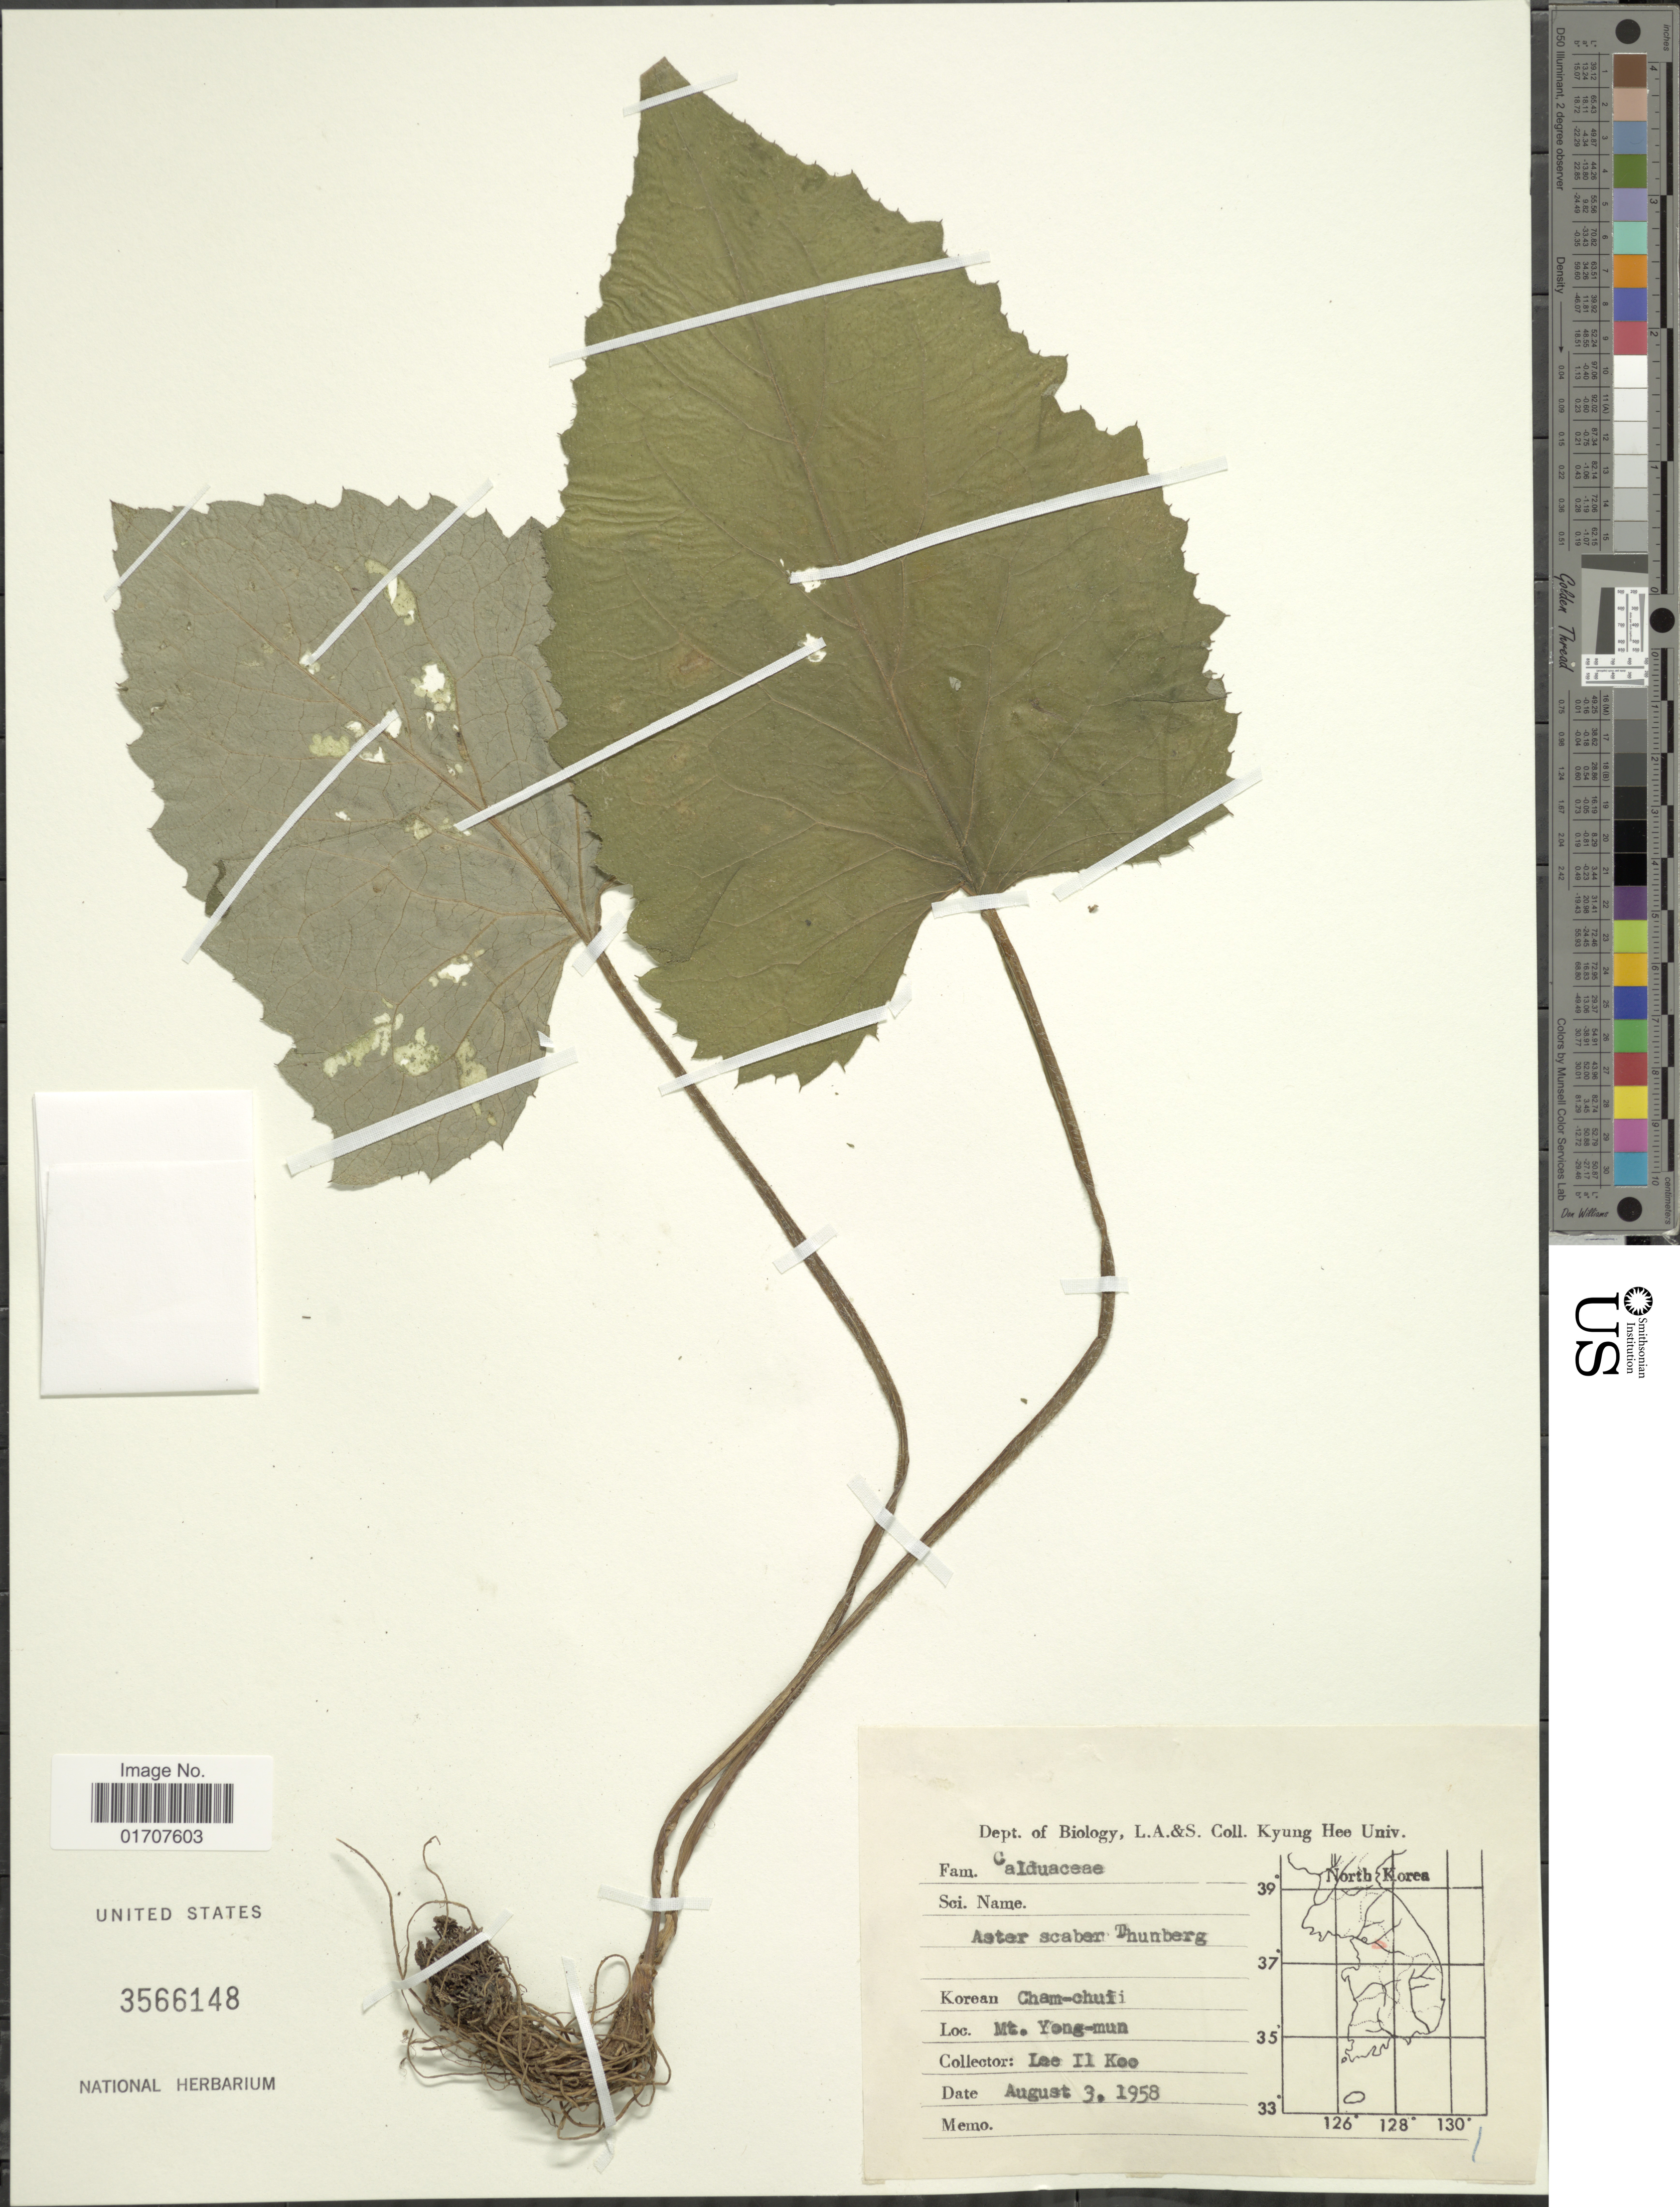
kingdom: Plantae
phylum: Tracheophyta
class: Magnoliopsida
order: Asterales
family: Asteraceae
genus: Doellingeria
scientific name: Doellingeria scaber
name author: (Thunb.) Nees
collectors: I. Lee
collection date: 1958-08-03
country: South Korea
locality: Mt. Yong-mun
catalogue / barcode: US 3566148